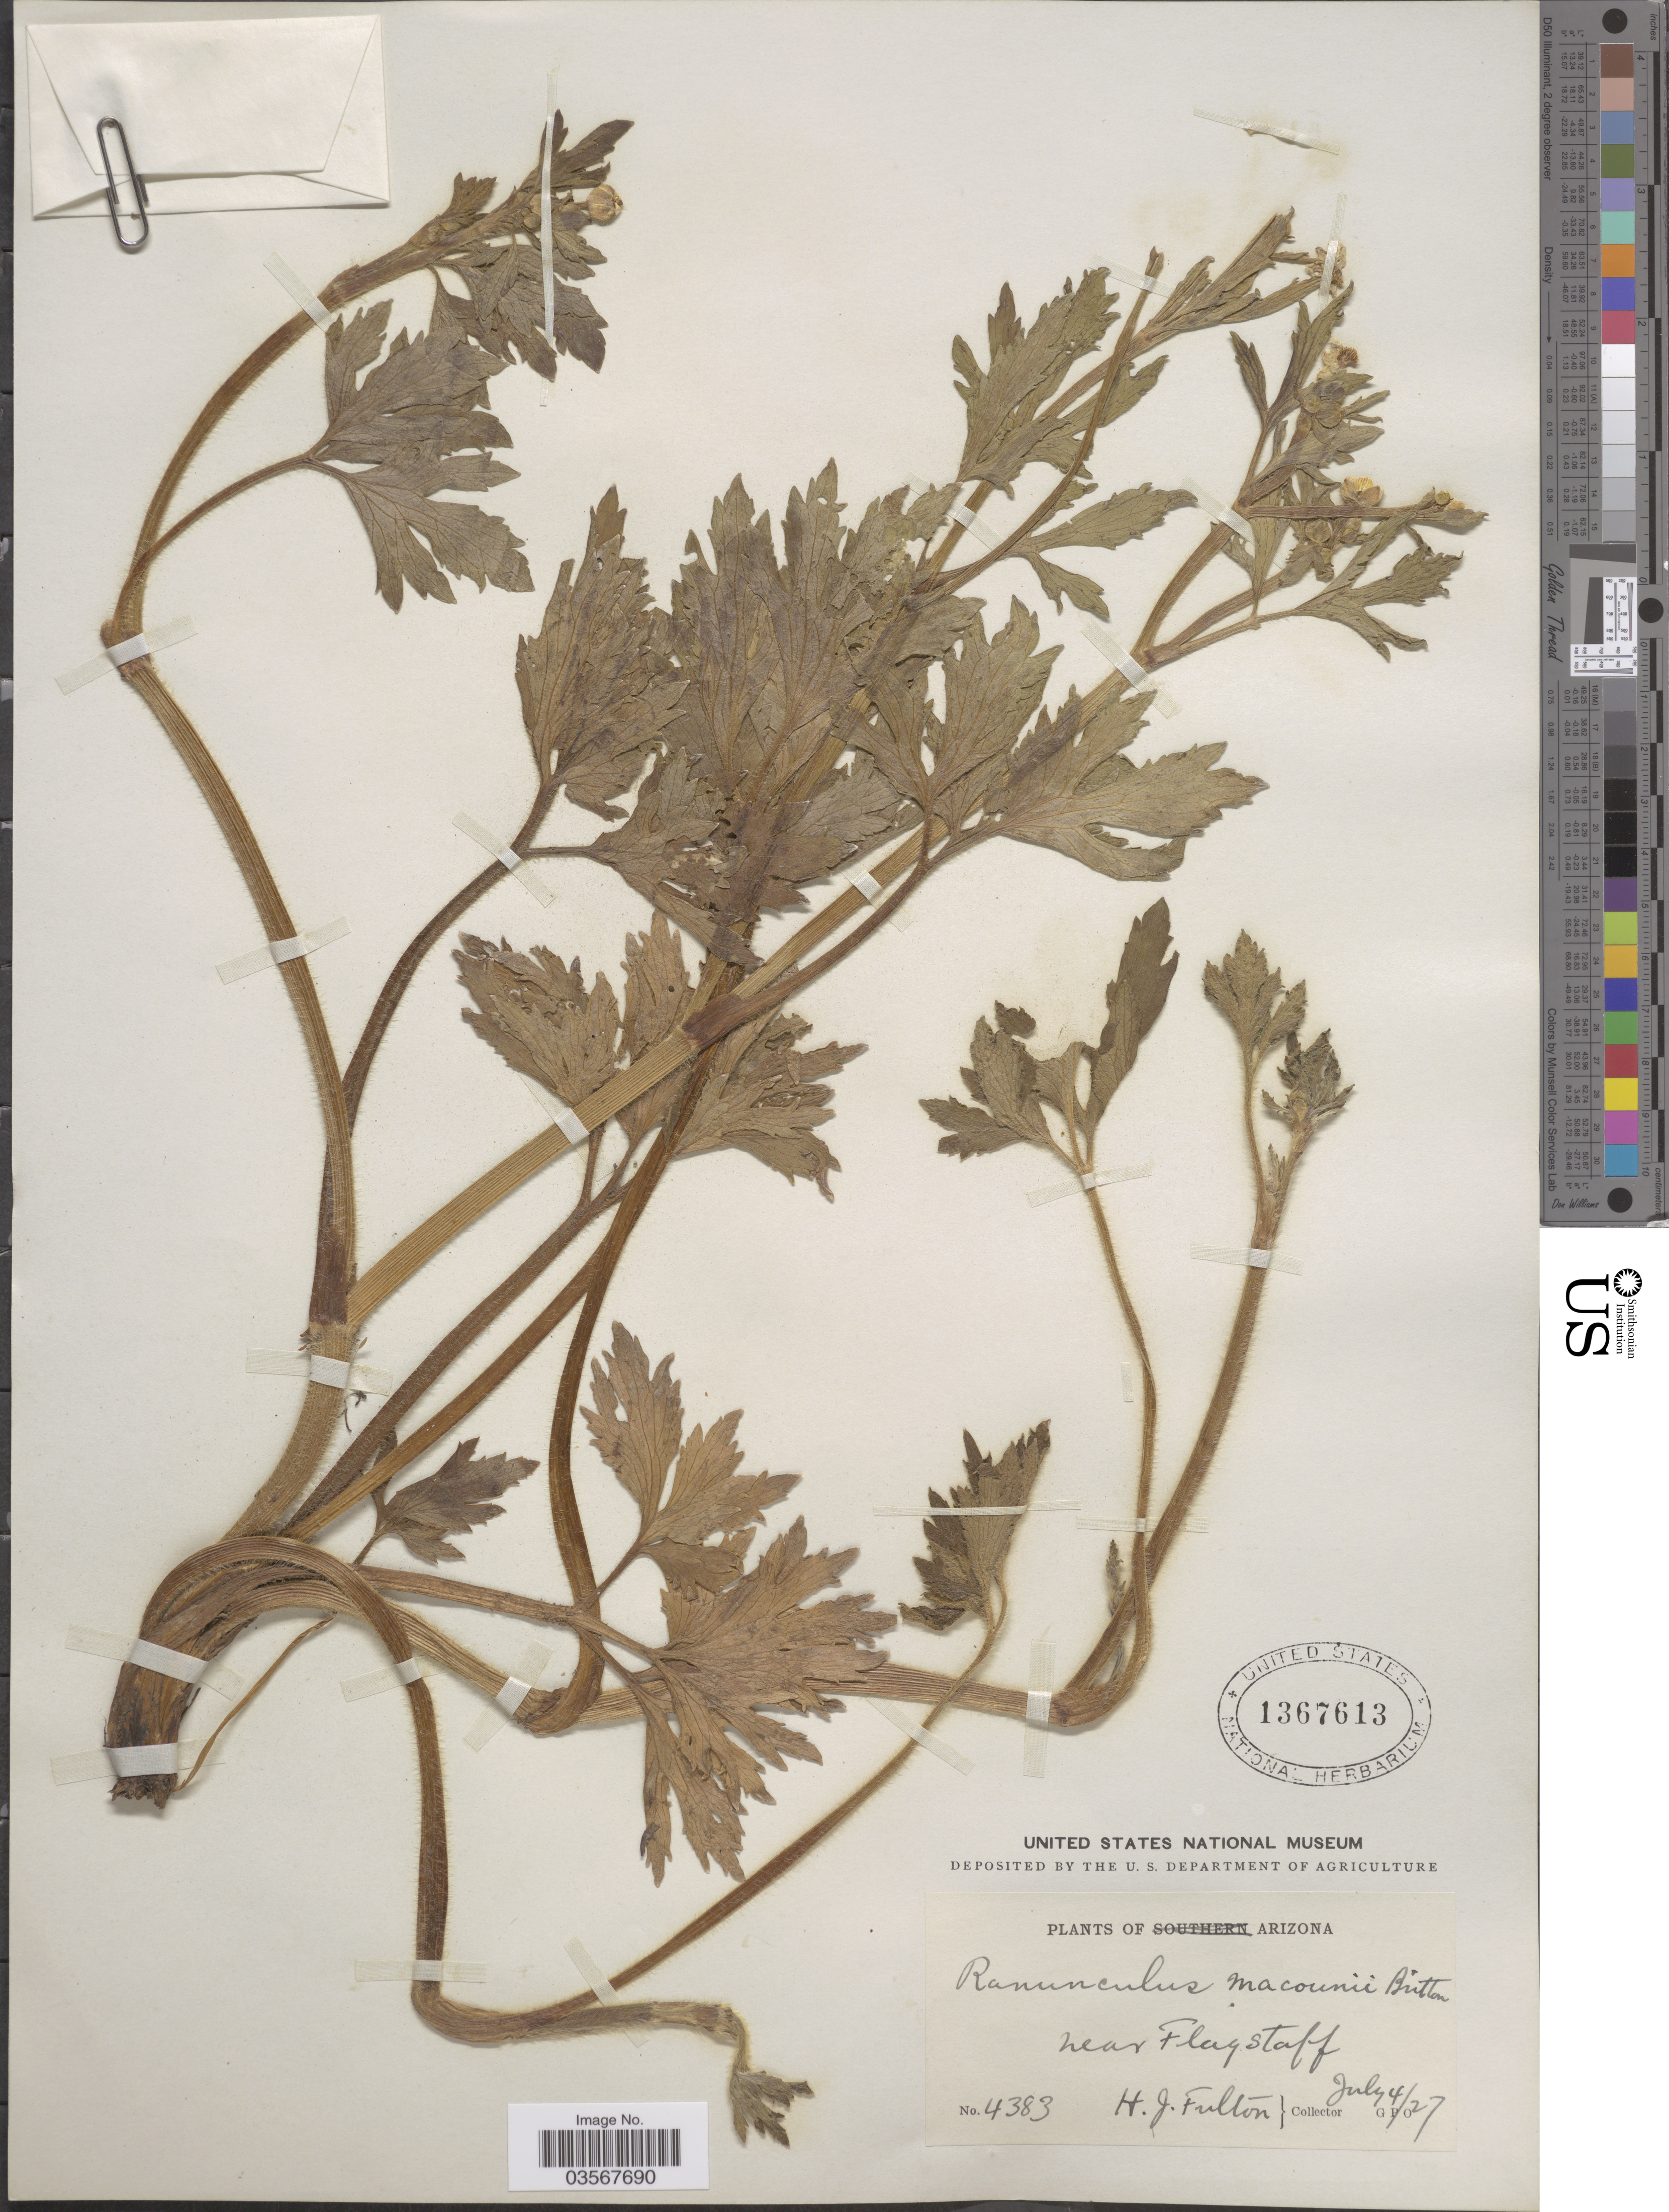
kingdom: Plantae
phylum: Tracheophyta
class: Magnoliopsida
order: Ranunculales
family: Ranunculaceae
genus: Ranunculus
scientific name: Ranunculus macounii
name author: Britton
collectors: H. Fulton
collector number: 4383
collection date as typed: Transcribed d/m/y: 4/7/27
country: United States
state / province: Arizona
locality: Near Flagstaff.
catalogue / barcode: US 1367613